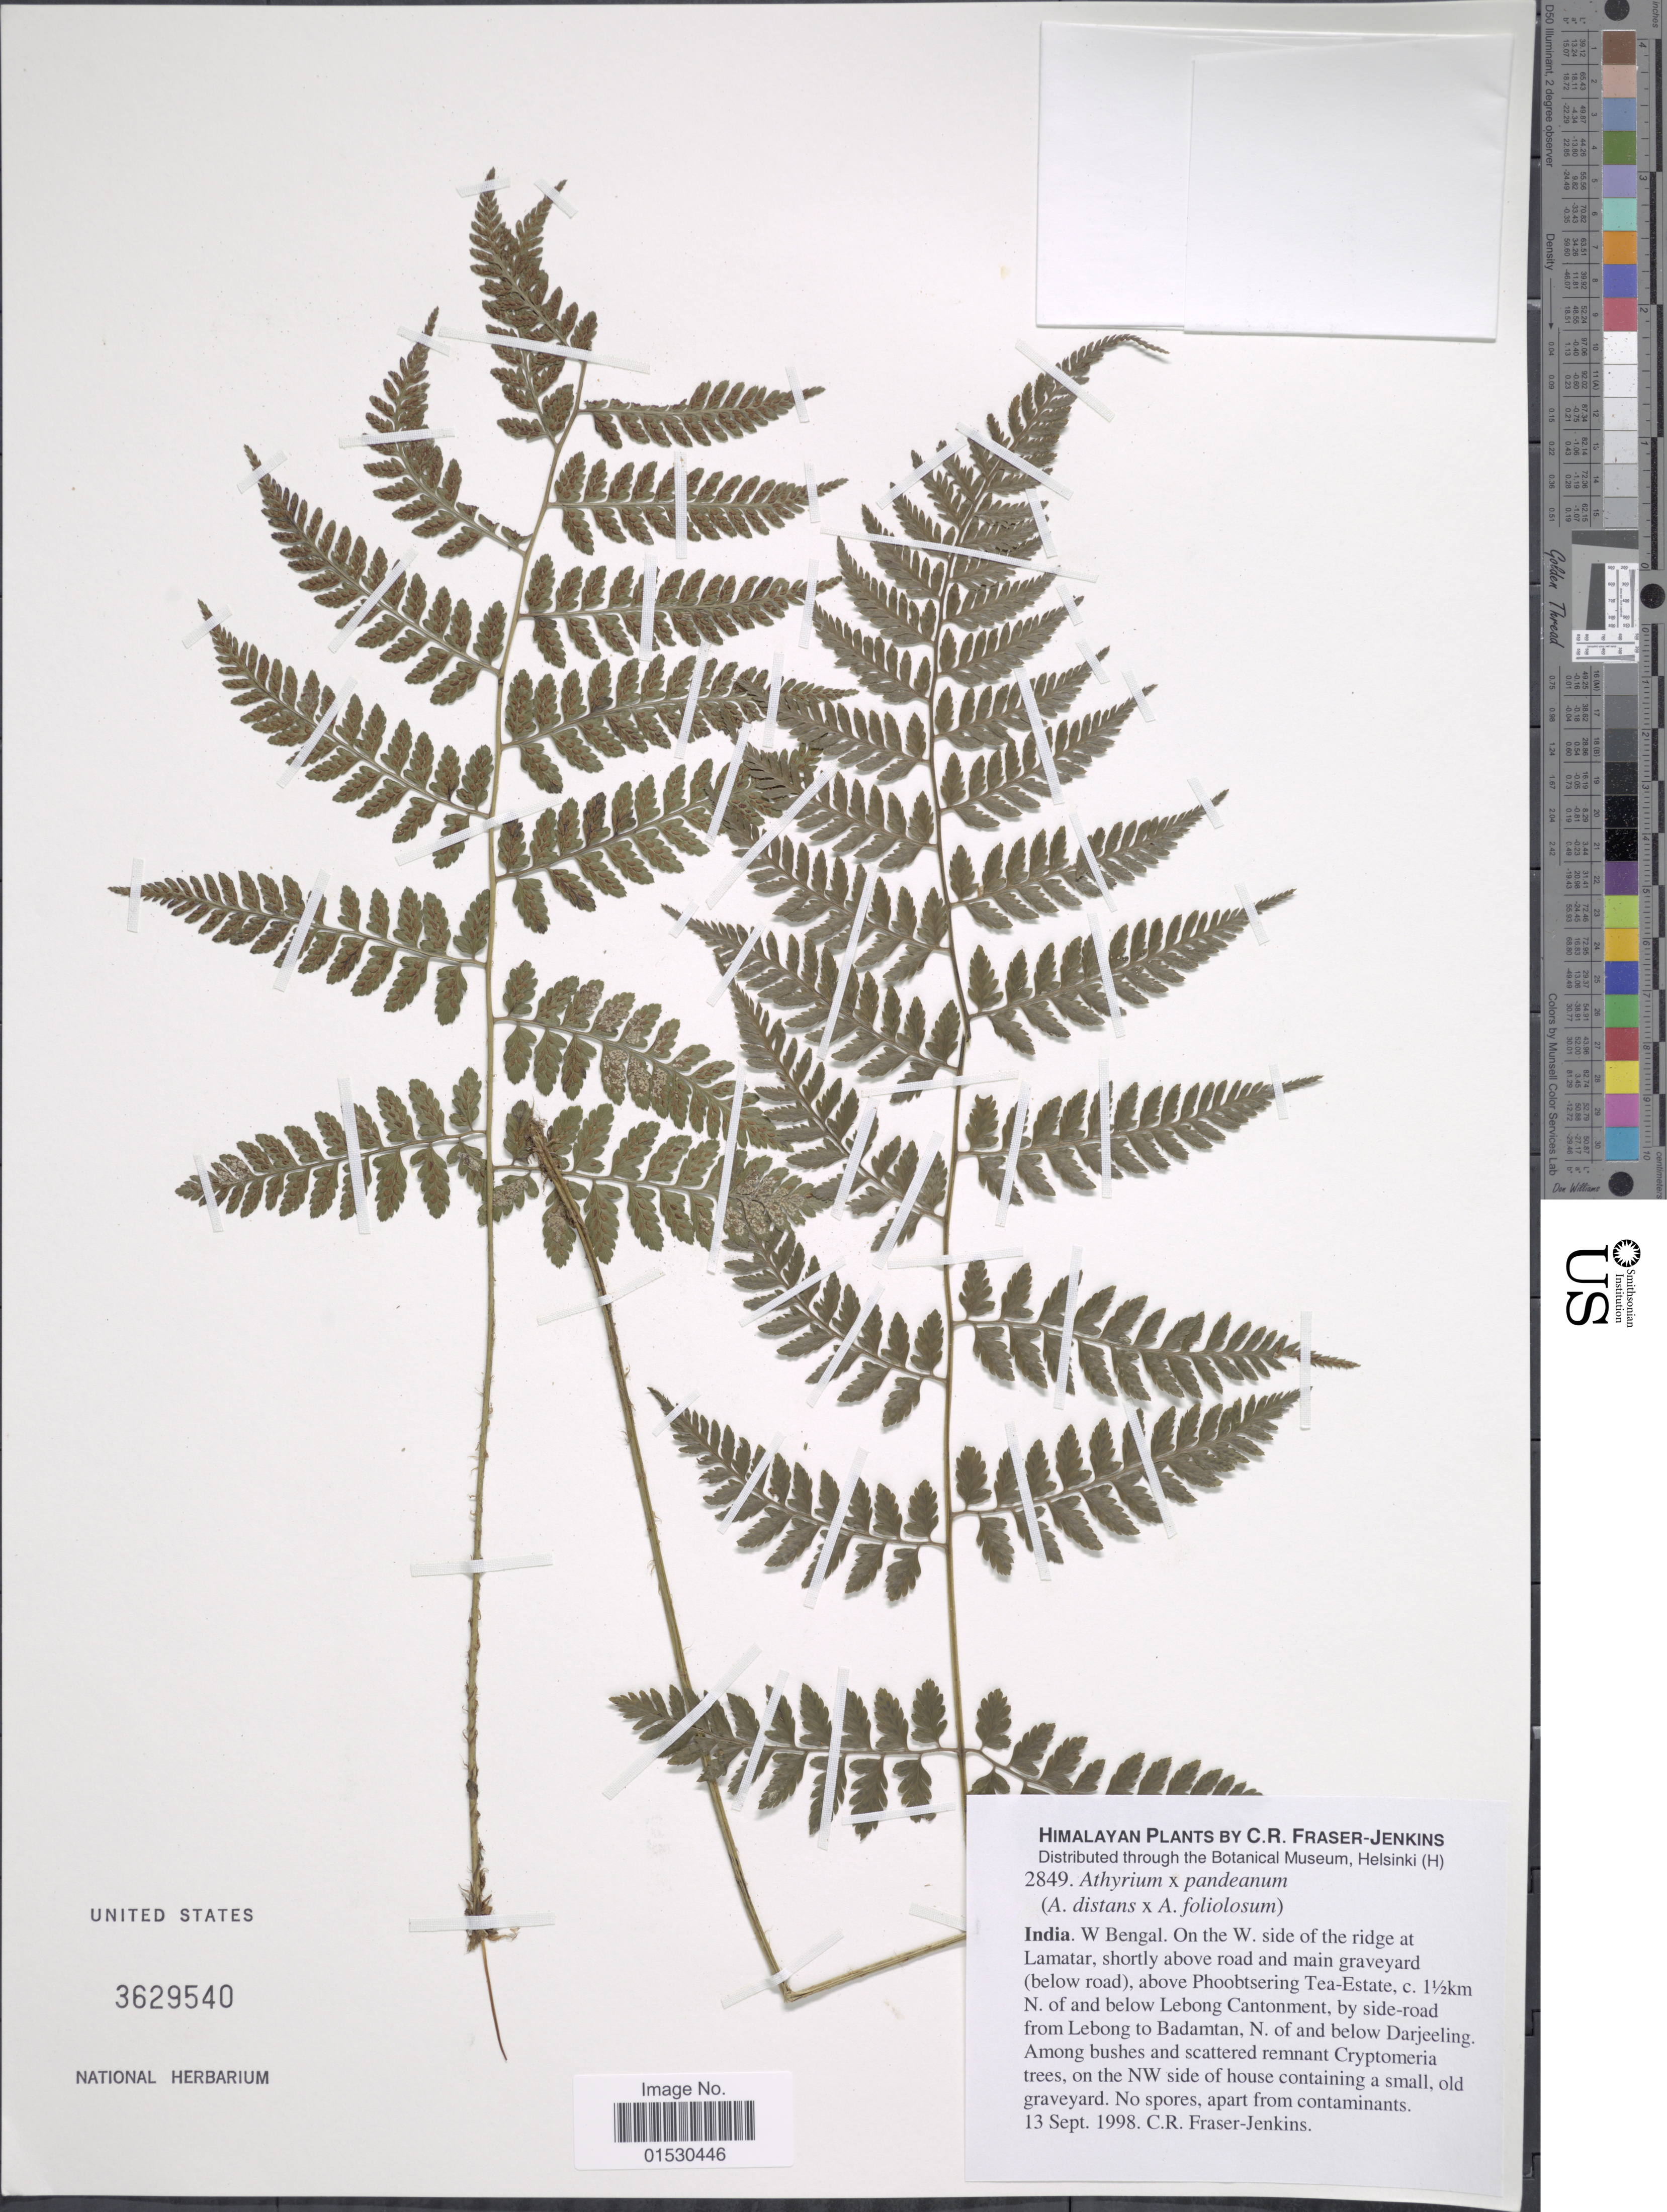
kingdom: Plantae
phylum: Tracheophyta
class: Polypodiopsida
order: Polypodiales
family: Athyriaceae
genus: Athyrium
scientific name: Athyrium x pandeanum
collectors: C. R. Fraser-Jenkins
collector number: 2849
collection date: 1998-09-13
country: India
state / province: West Bengal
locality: On the W. side of the ridge at Lamatar, shortly above road and main graveyard (below road), above Phoobtsering Tea-Estate, c. 1½ N. of and below Lebong Cantonment, by side-road from Lebong to Badamtan, N of and below Darjeeling. Among bushes and scattered renmant Cryptomeria trees, on the NW side of house containing a small, old graveyard. No spores, apart from contaminants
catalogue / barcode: US 3629540